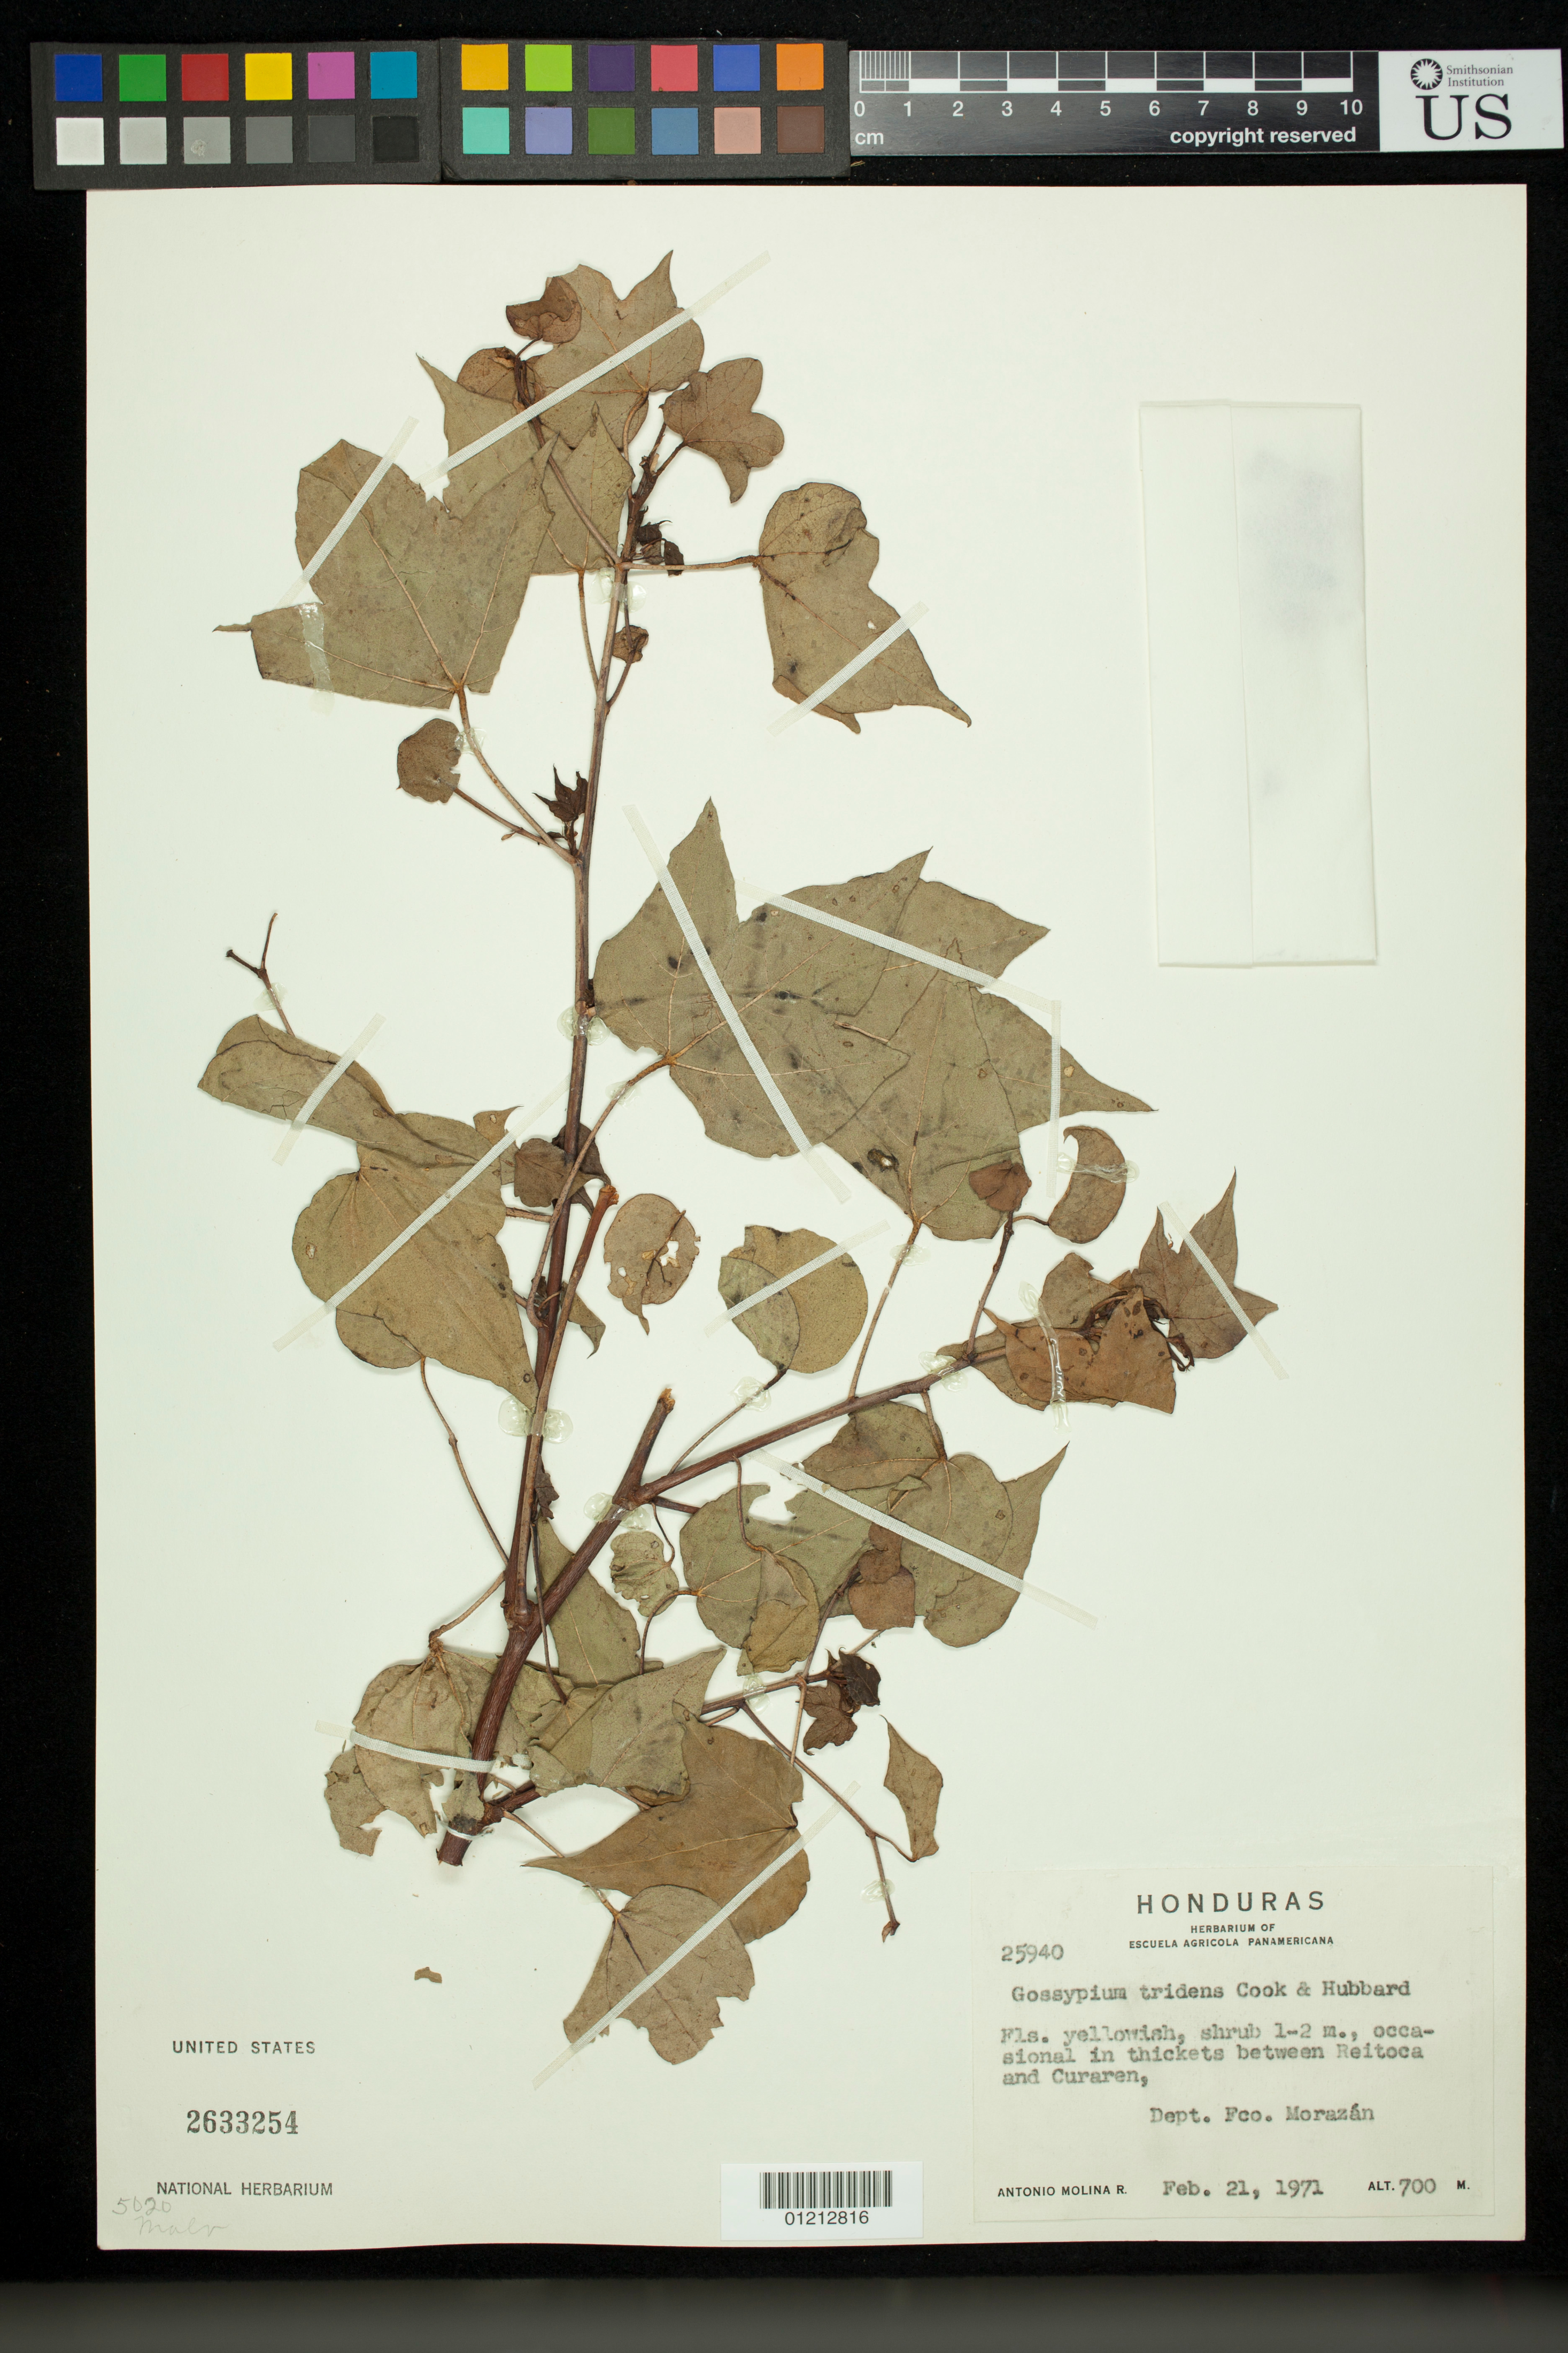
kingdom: Plantae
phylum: Tracheophyta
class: Magnoliopsida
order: Malvales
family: Malvaceae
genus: Gossypium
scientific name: Gossypium hirsutum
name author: L.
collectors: A. Molina R.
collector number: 25940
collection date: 1971-02-21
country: Honduras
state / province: Fco. Morazán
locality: Between Reitoca and Curaren.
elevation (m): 700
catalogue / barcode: US 2633254